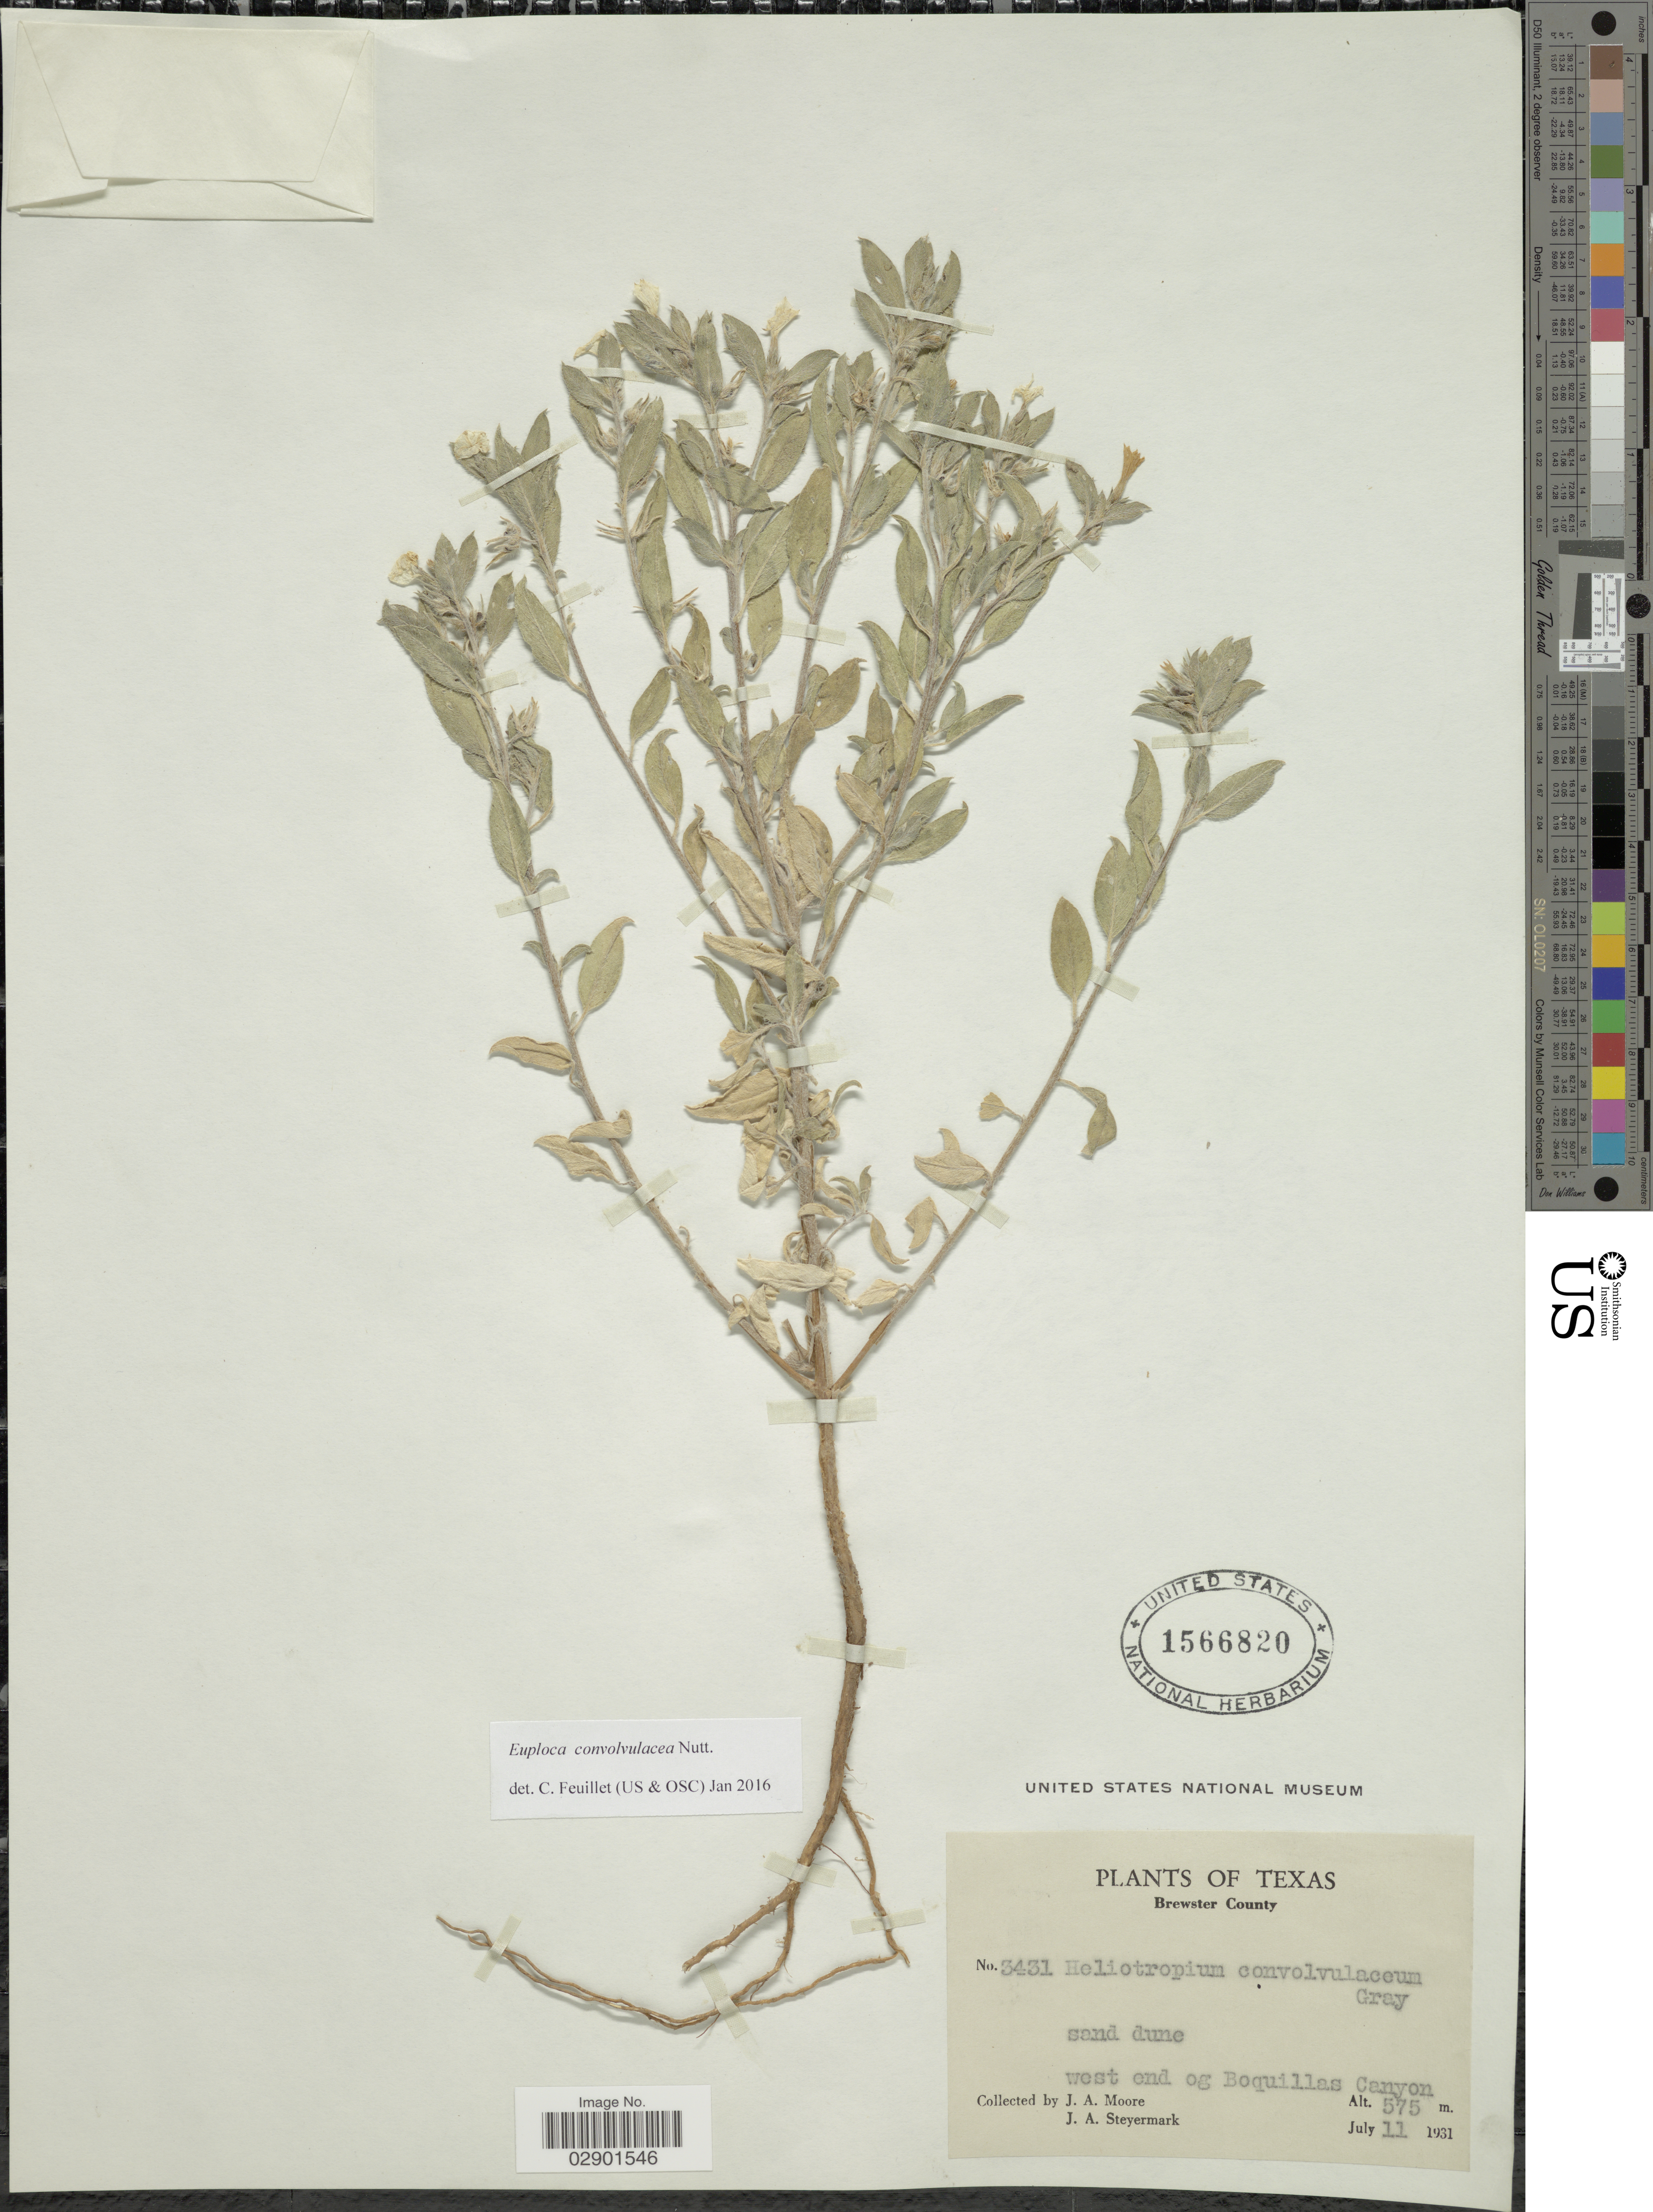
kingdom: Plantae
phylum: Tracheophyta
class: Magnoliopsida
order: Boraginales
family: Heliotropiaceae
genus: Euploca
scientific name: Euploca convolvulacea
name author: Nutt.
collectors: J. A. Moore & J. Steyermark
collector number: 3431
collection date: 1931-07-11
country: United States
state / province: Texas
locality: Brewster County. Sand dune. West end og Boquillas Canyon.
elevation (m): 575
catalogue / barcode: US 1566820